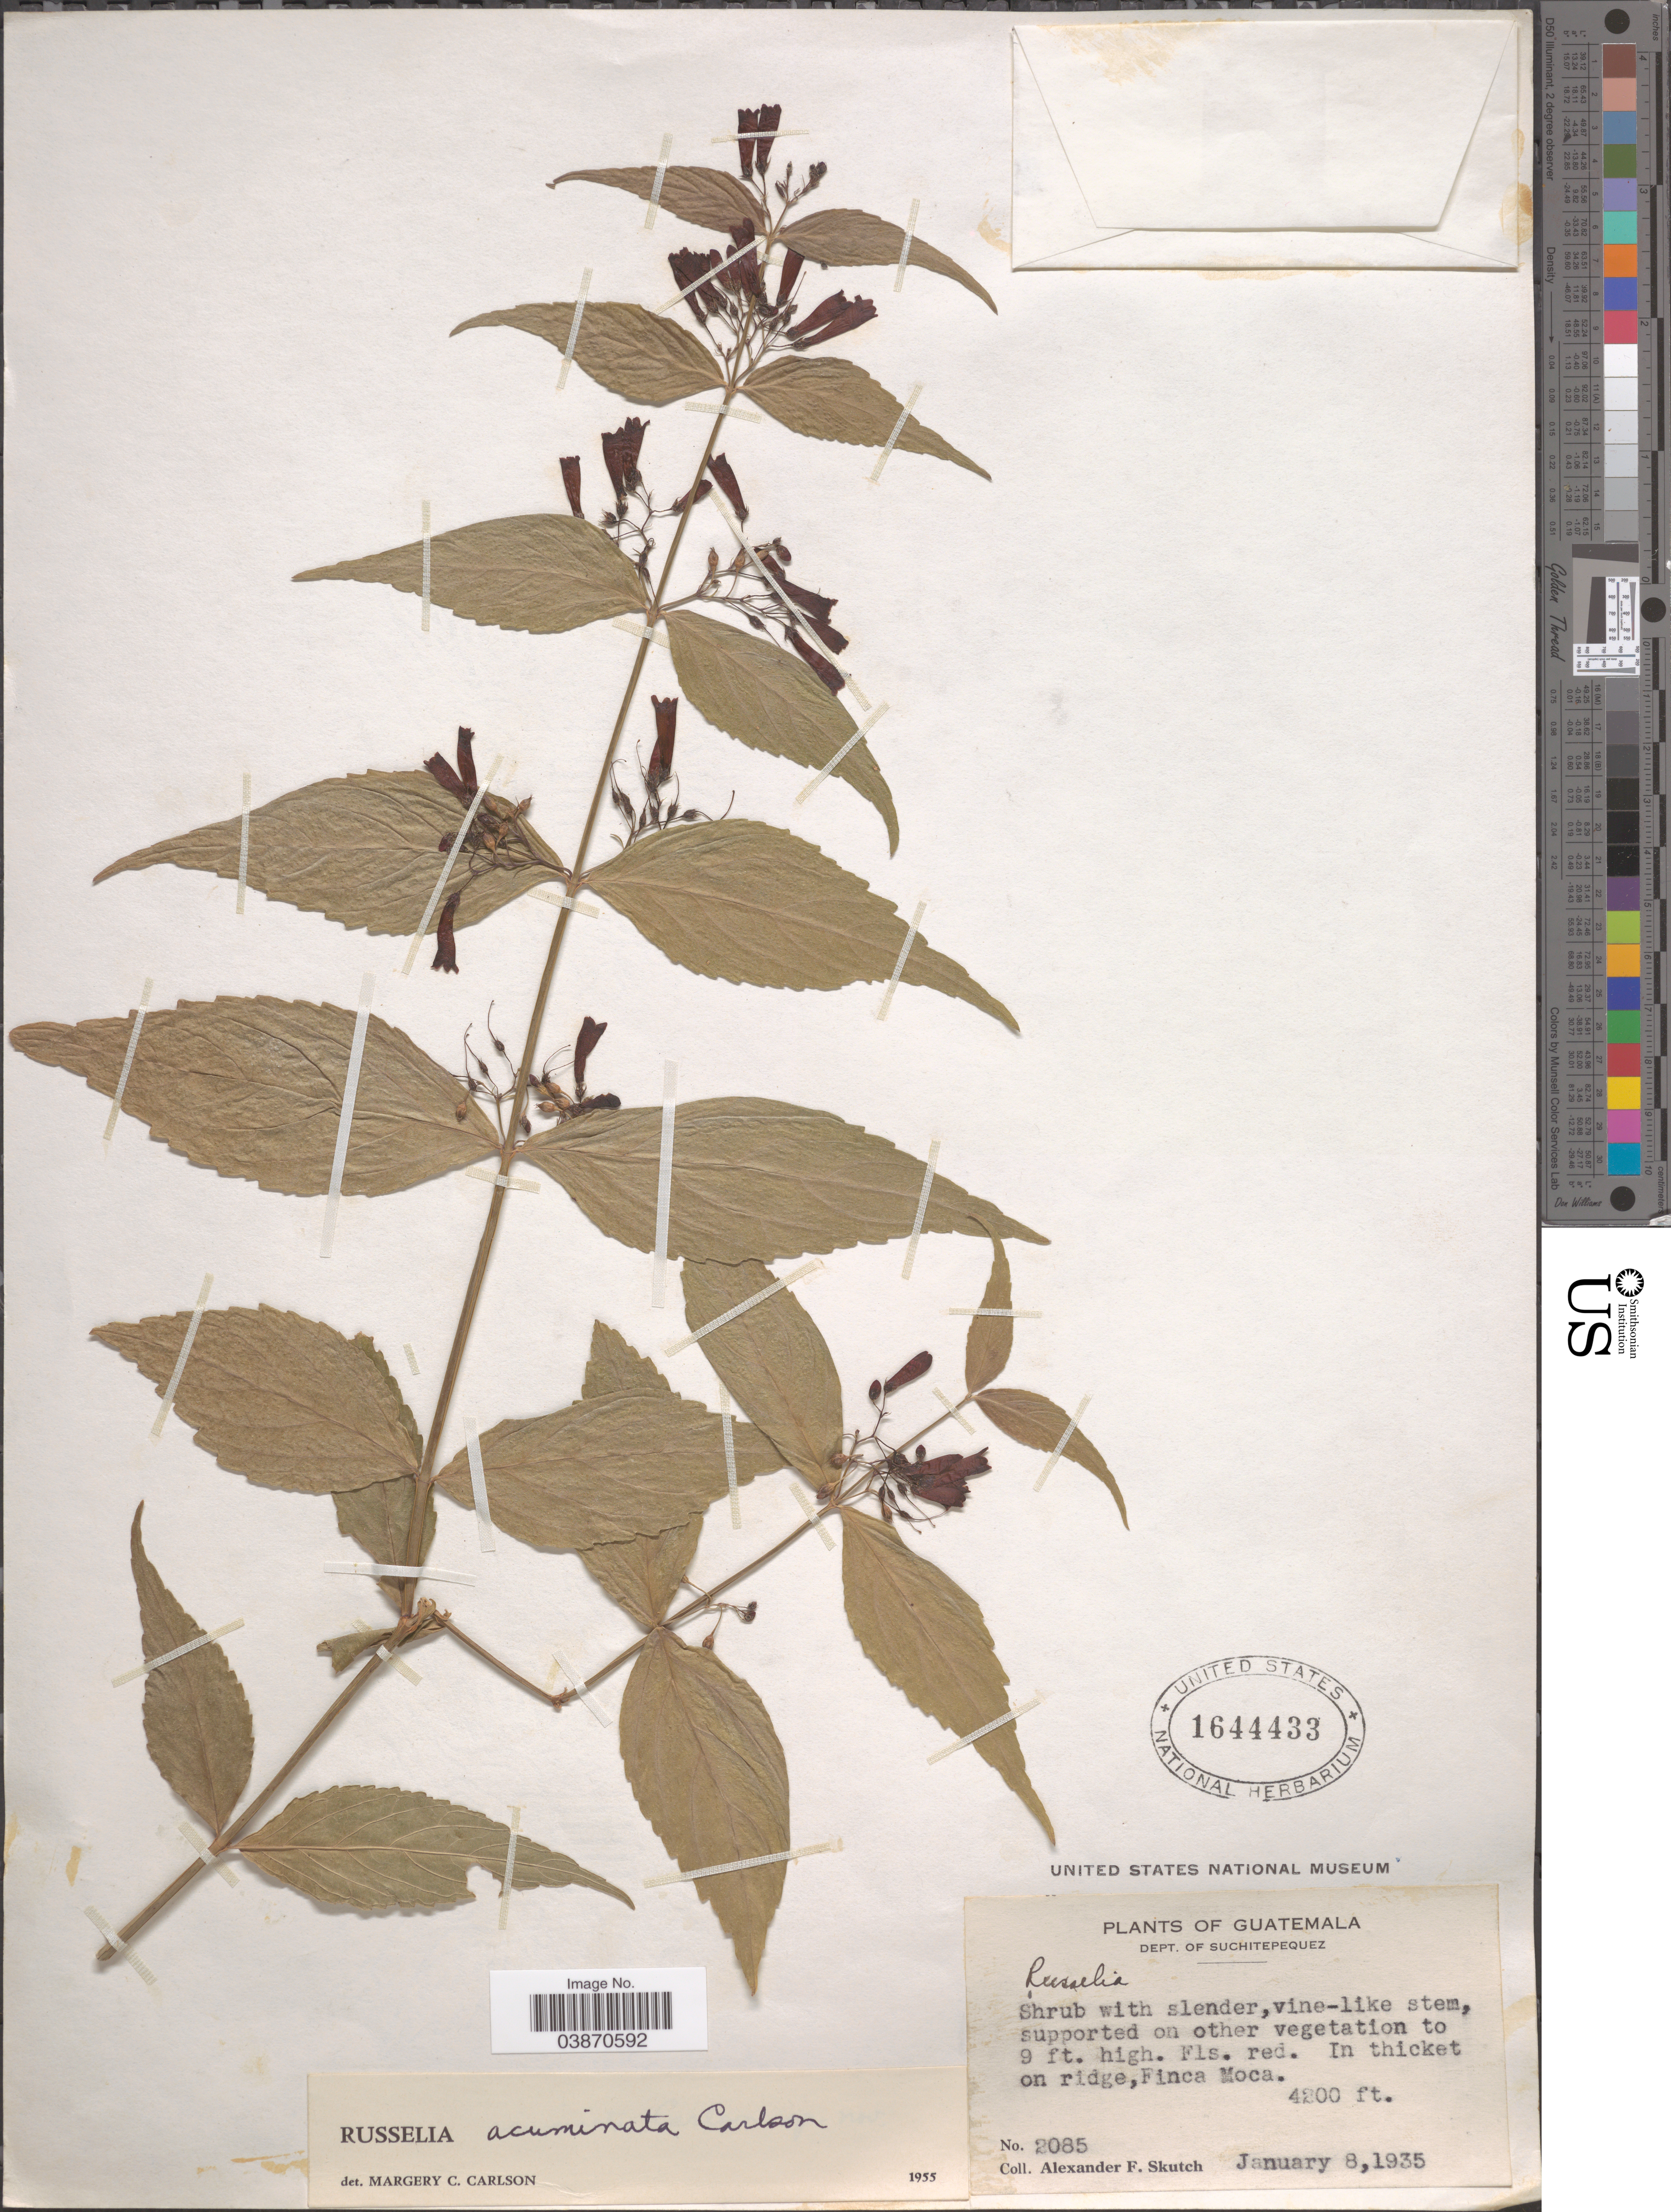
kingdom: Plantae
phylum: Tracheophyta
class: Magnoliopsida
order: Lamiales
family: Plantaginaceae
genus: Russelia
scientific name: Russelia acuminata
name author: Carlson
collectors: A. F. Skutch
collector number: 2085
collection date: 1935-01-08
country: Guatemala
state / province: Suchitepequez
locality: Dept. of Suchitepequez. In thicket on ridge, Finca Moca.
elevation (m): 1280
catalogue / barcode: US 1644433